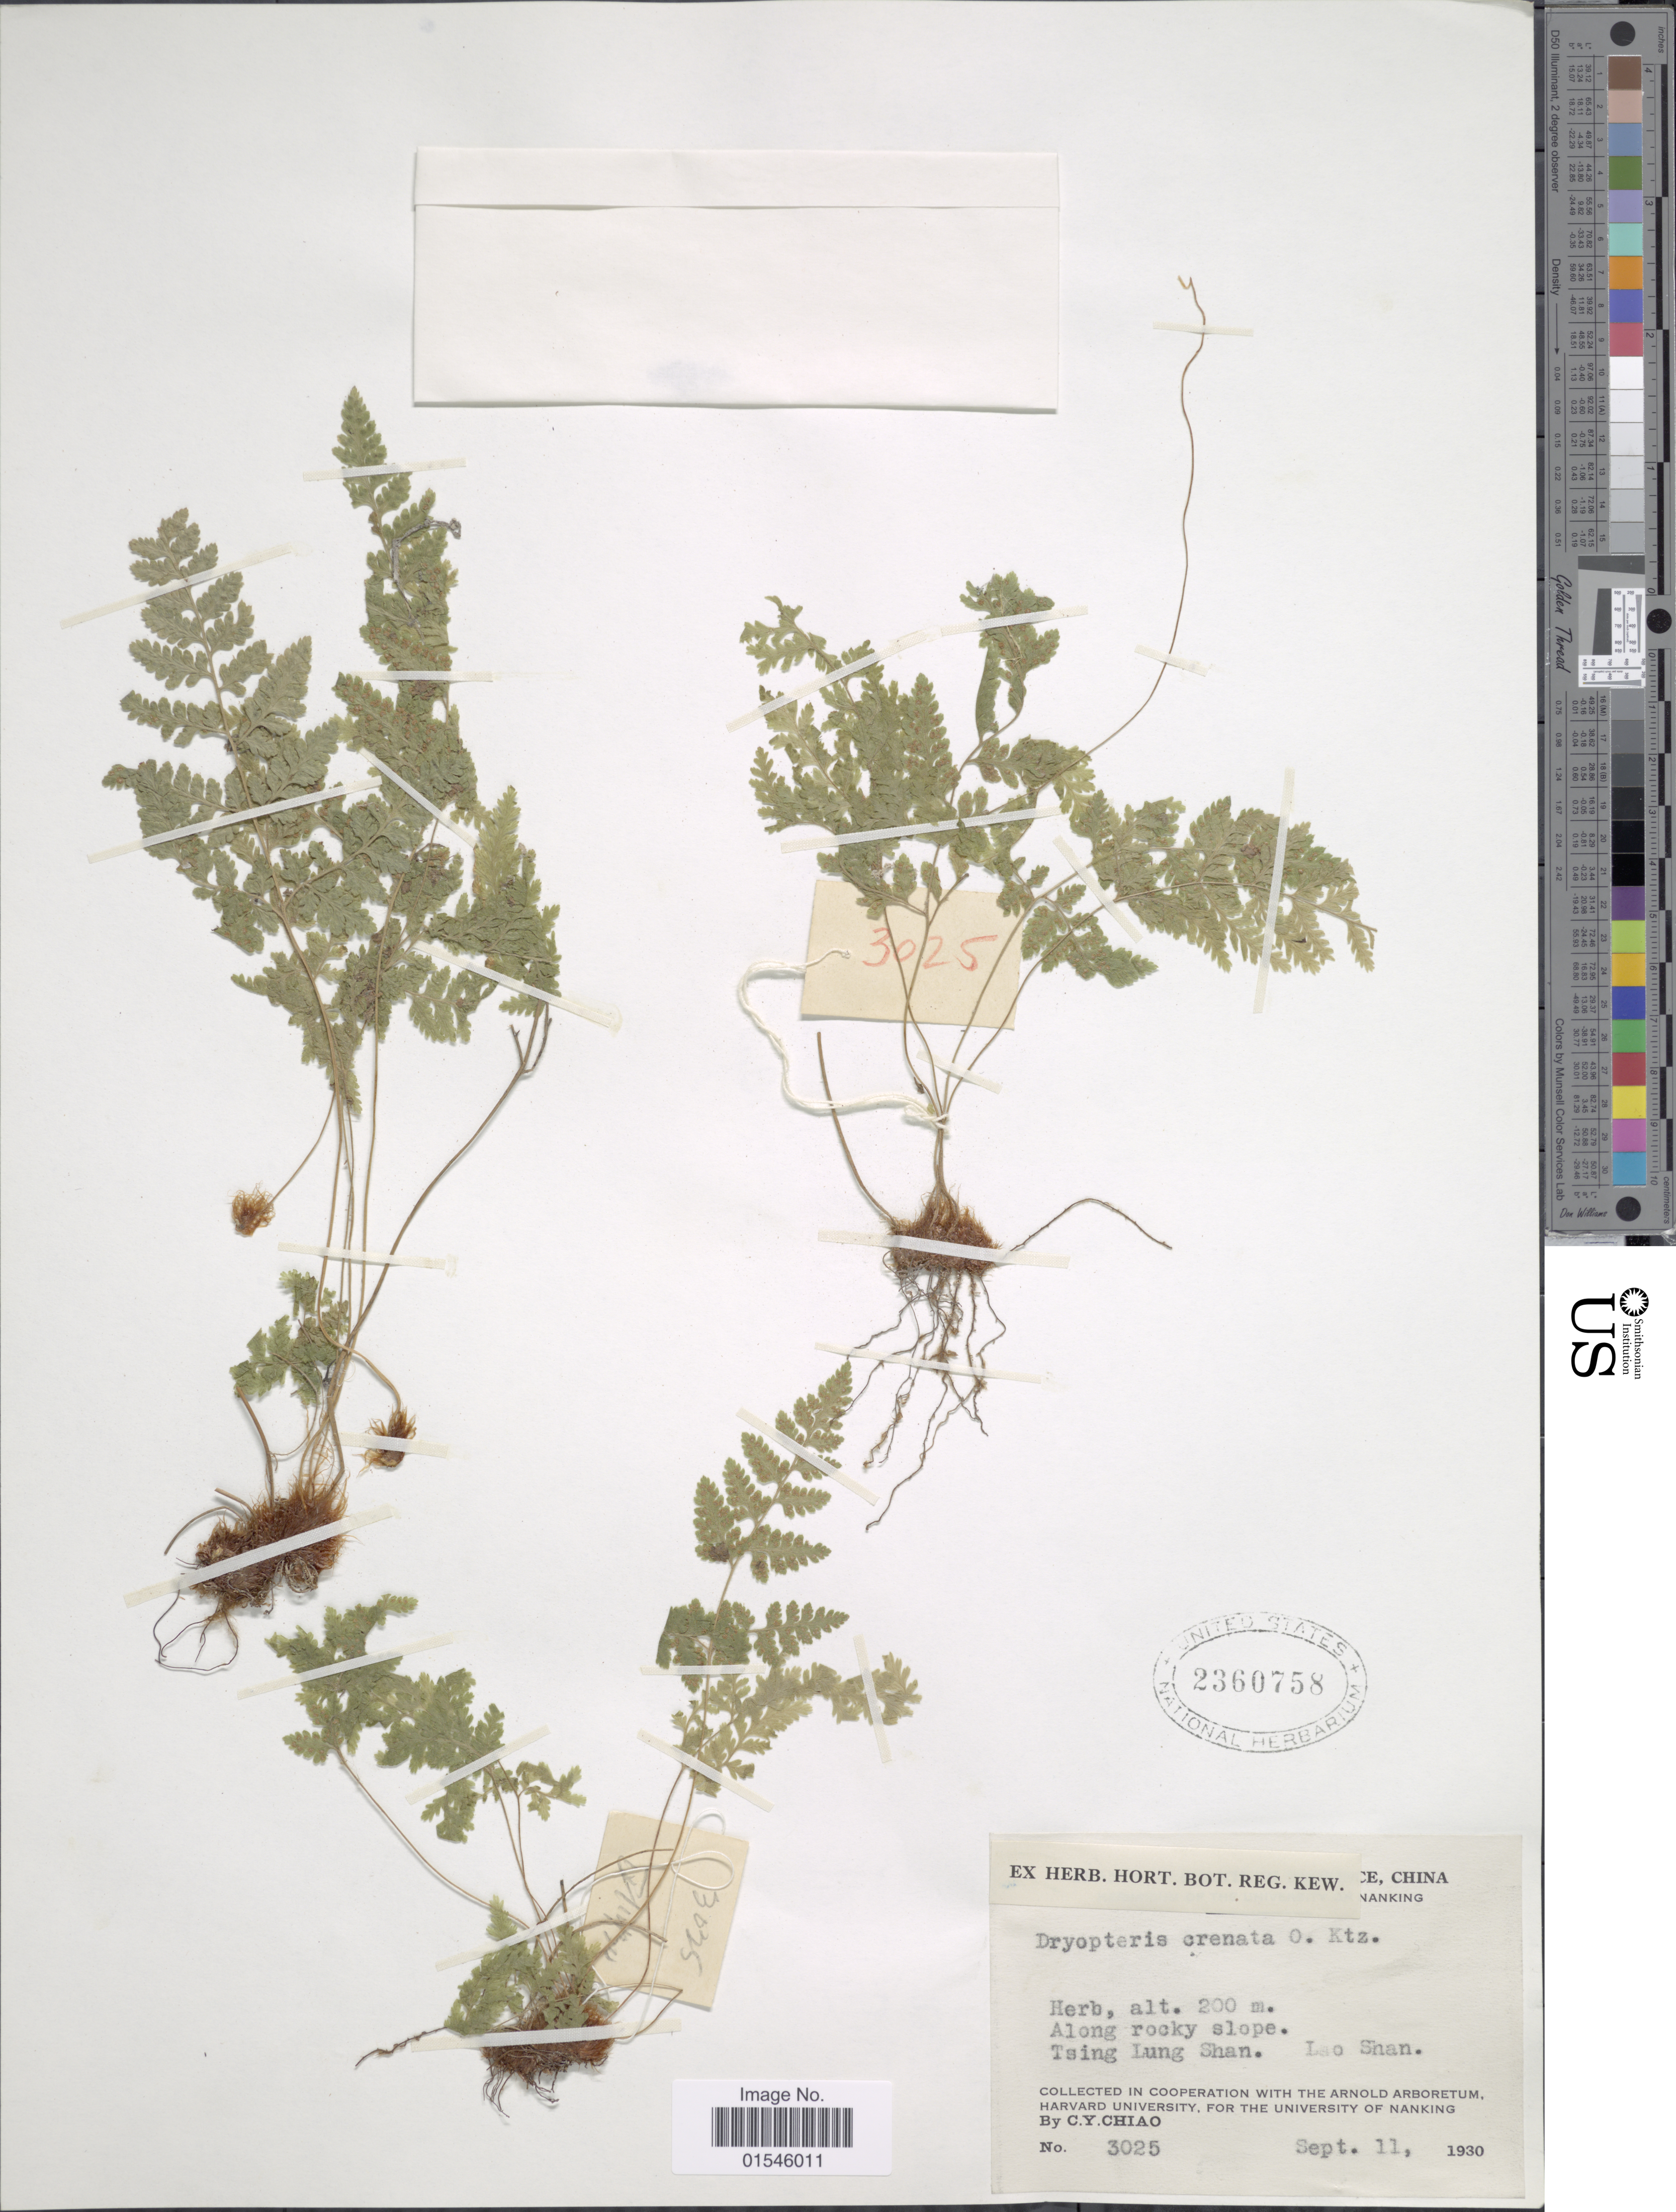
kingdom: Plantae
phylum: Tracheophyta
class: Polypodiopsida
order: Polypodiales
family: Hypodematiaceae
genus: Hypodematium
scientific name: Hypodematium crenatum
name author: (Forssk.) Kuhn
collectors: C. Y. Chiao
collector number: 3025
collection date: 1930-09-11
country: China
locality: Along rocky slope. Tsing Lung Shan. lao Shan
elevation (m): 200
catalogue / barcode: US 2360758